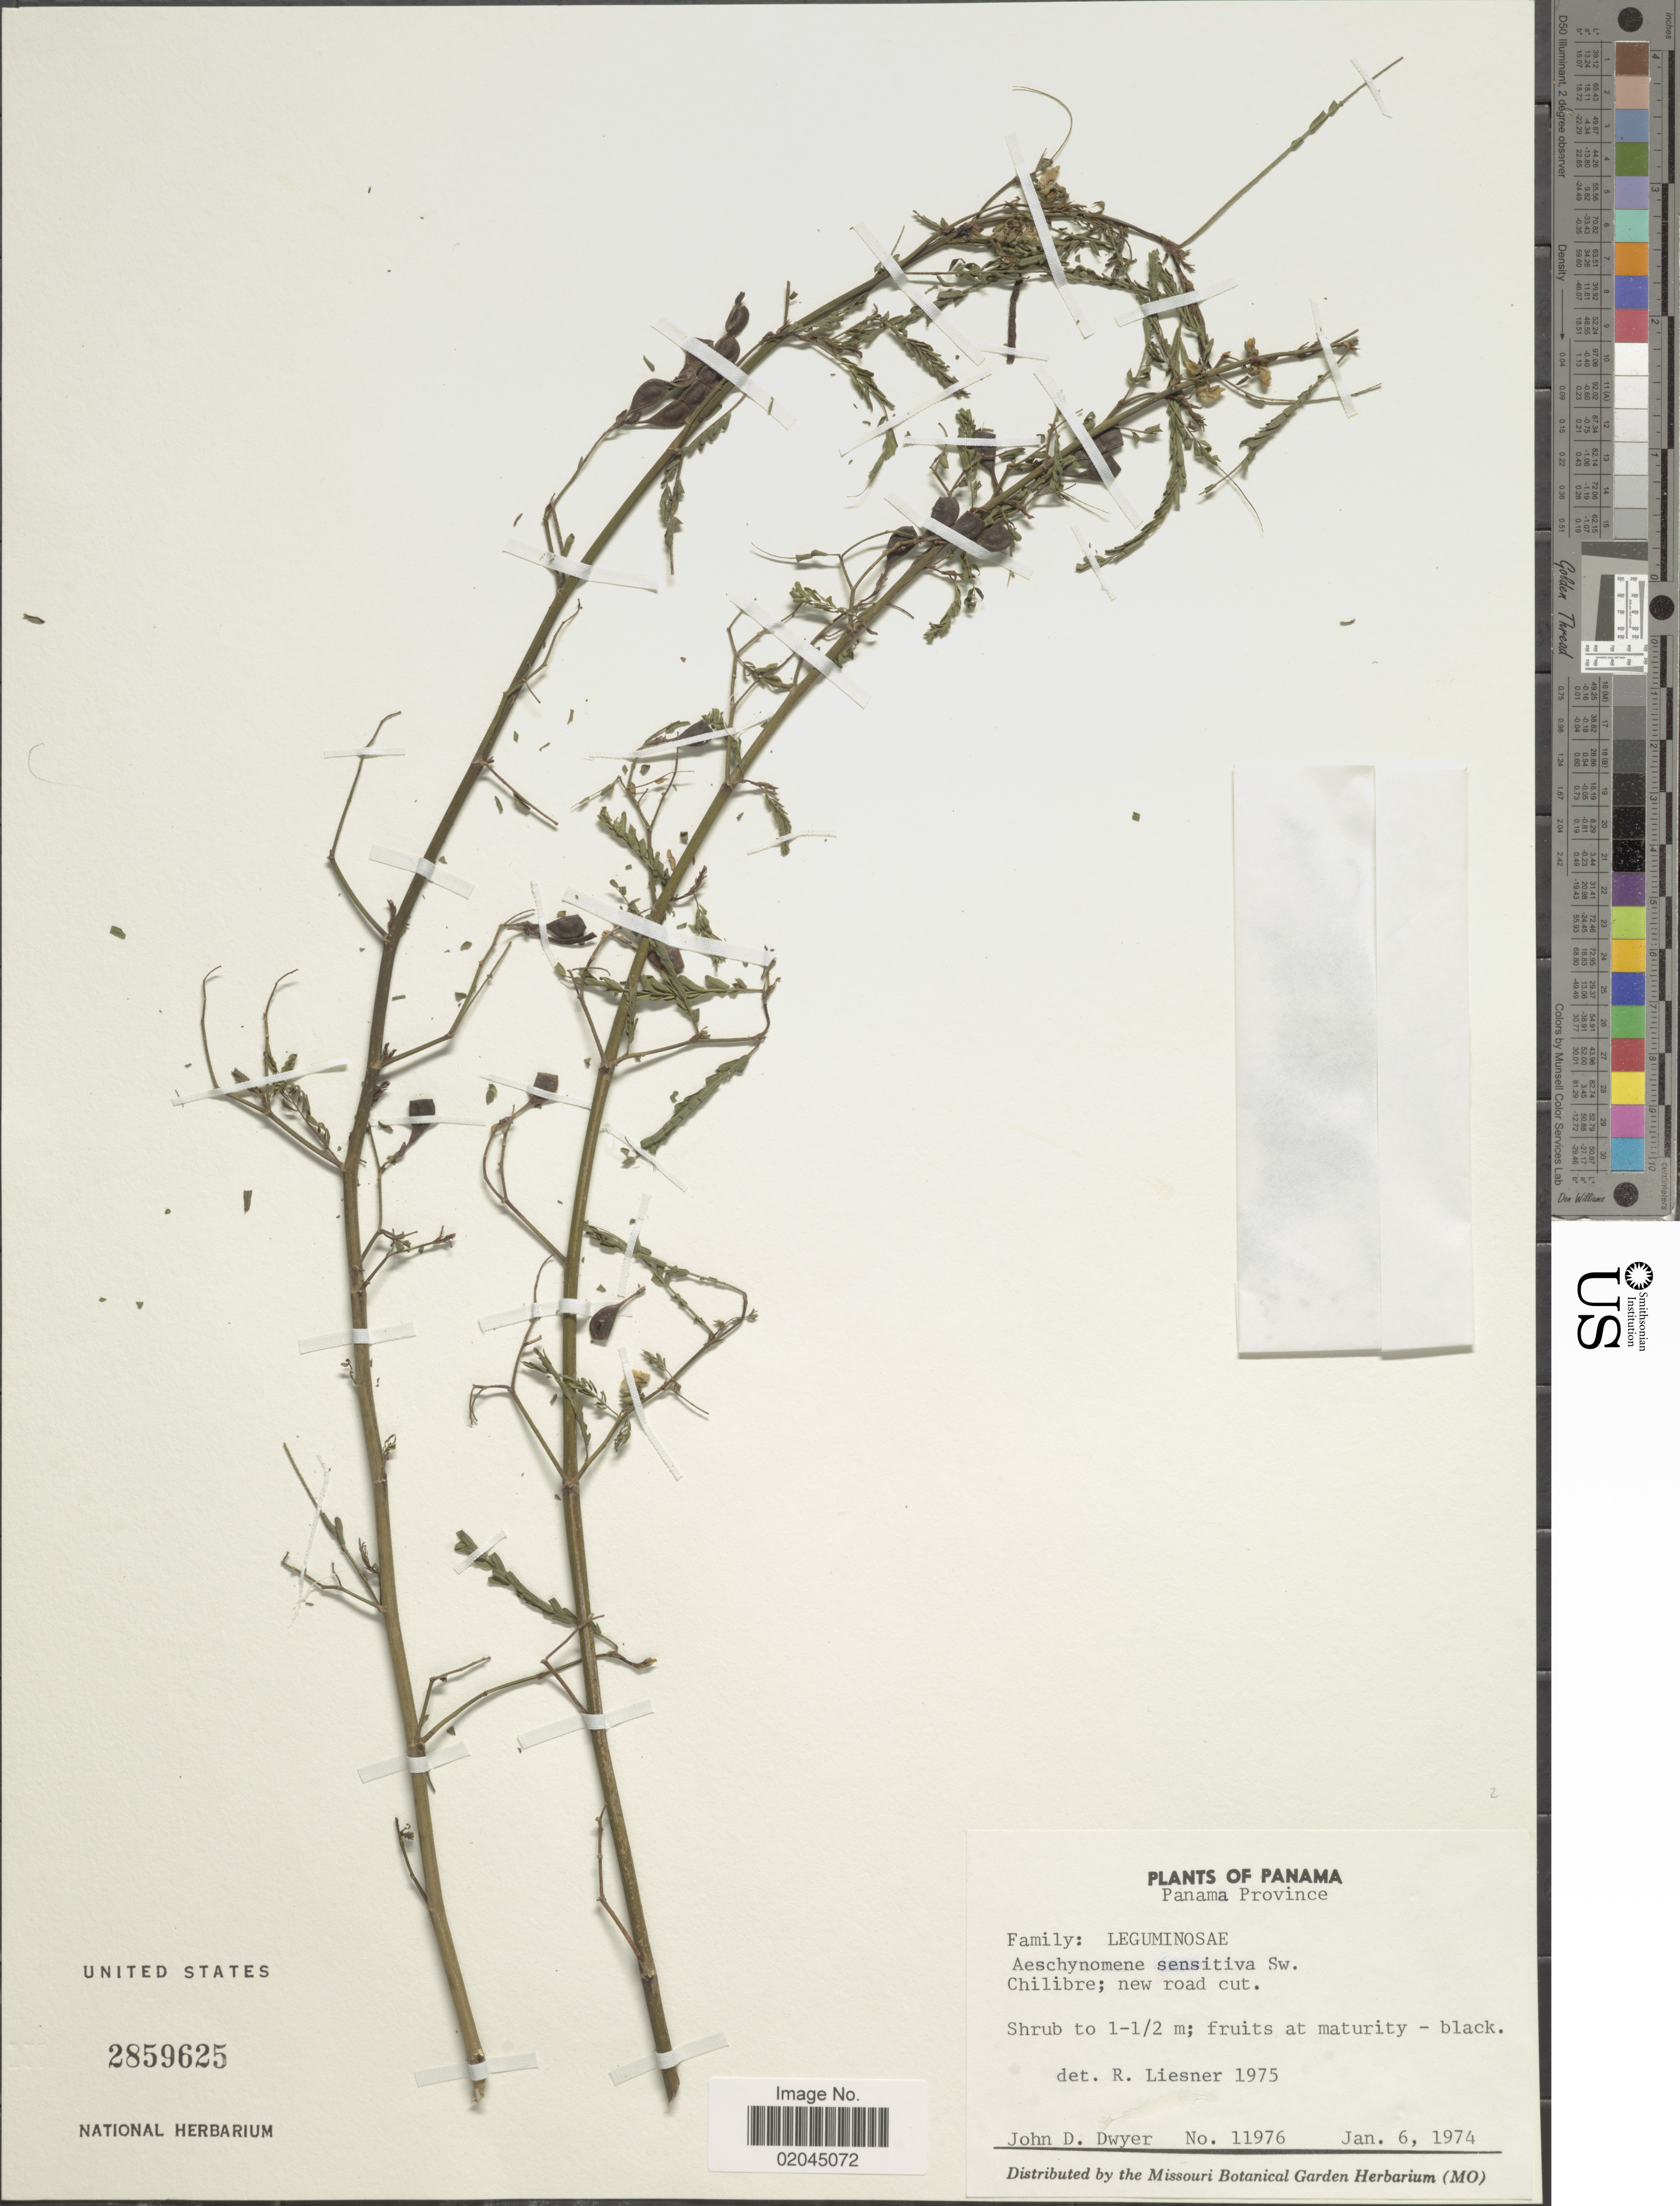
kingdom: Plantae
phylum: Tracheophyta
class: Magnoliopsida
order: Fabales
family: Fabaceae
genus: Aeschynomene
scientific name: Aeschynomene sensitiva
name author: Sw.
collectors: J. D. Dwyer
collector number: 11976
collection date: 1974-01-06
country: Panama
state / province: Panamá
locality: Panama Province, Chilibre, new road cut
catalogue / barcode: US 2859625